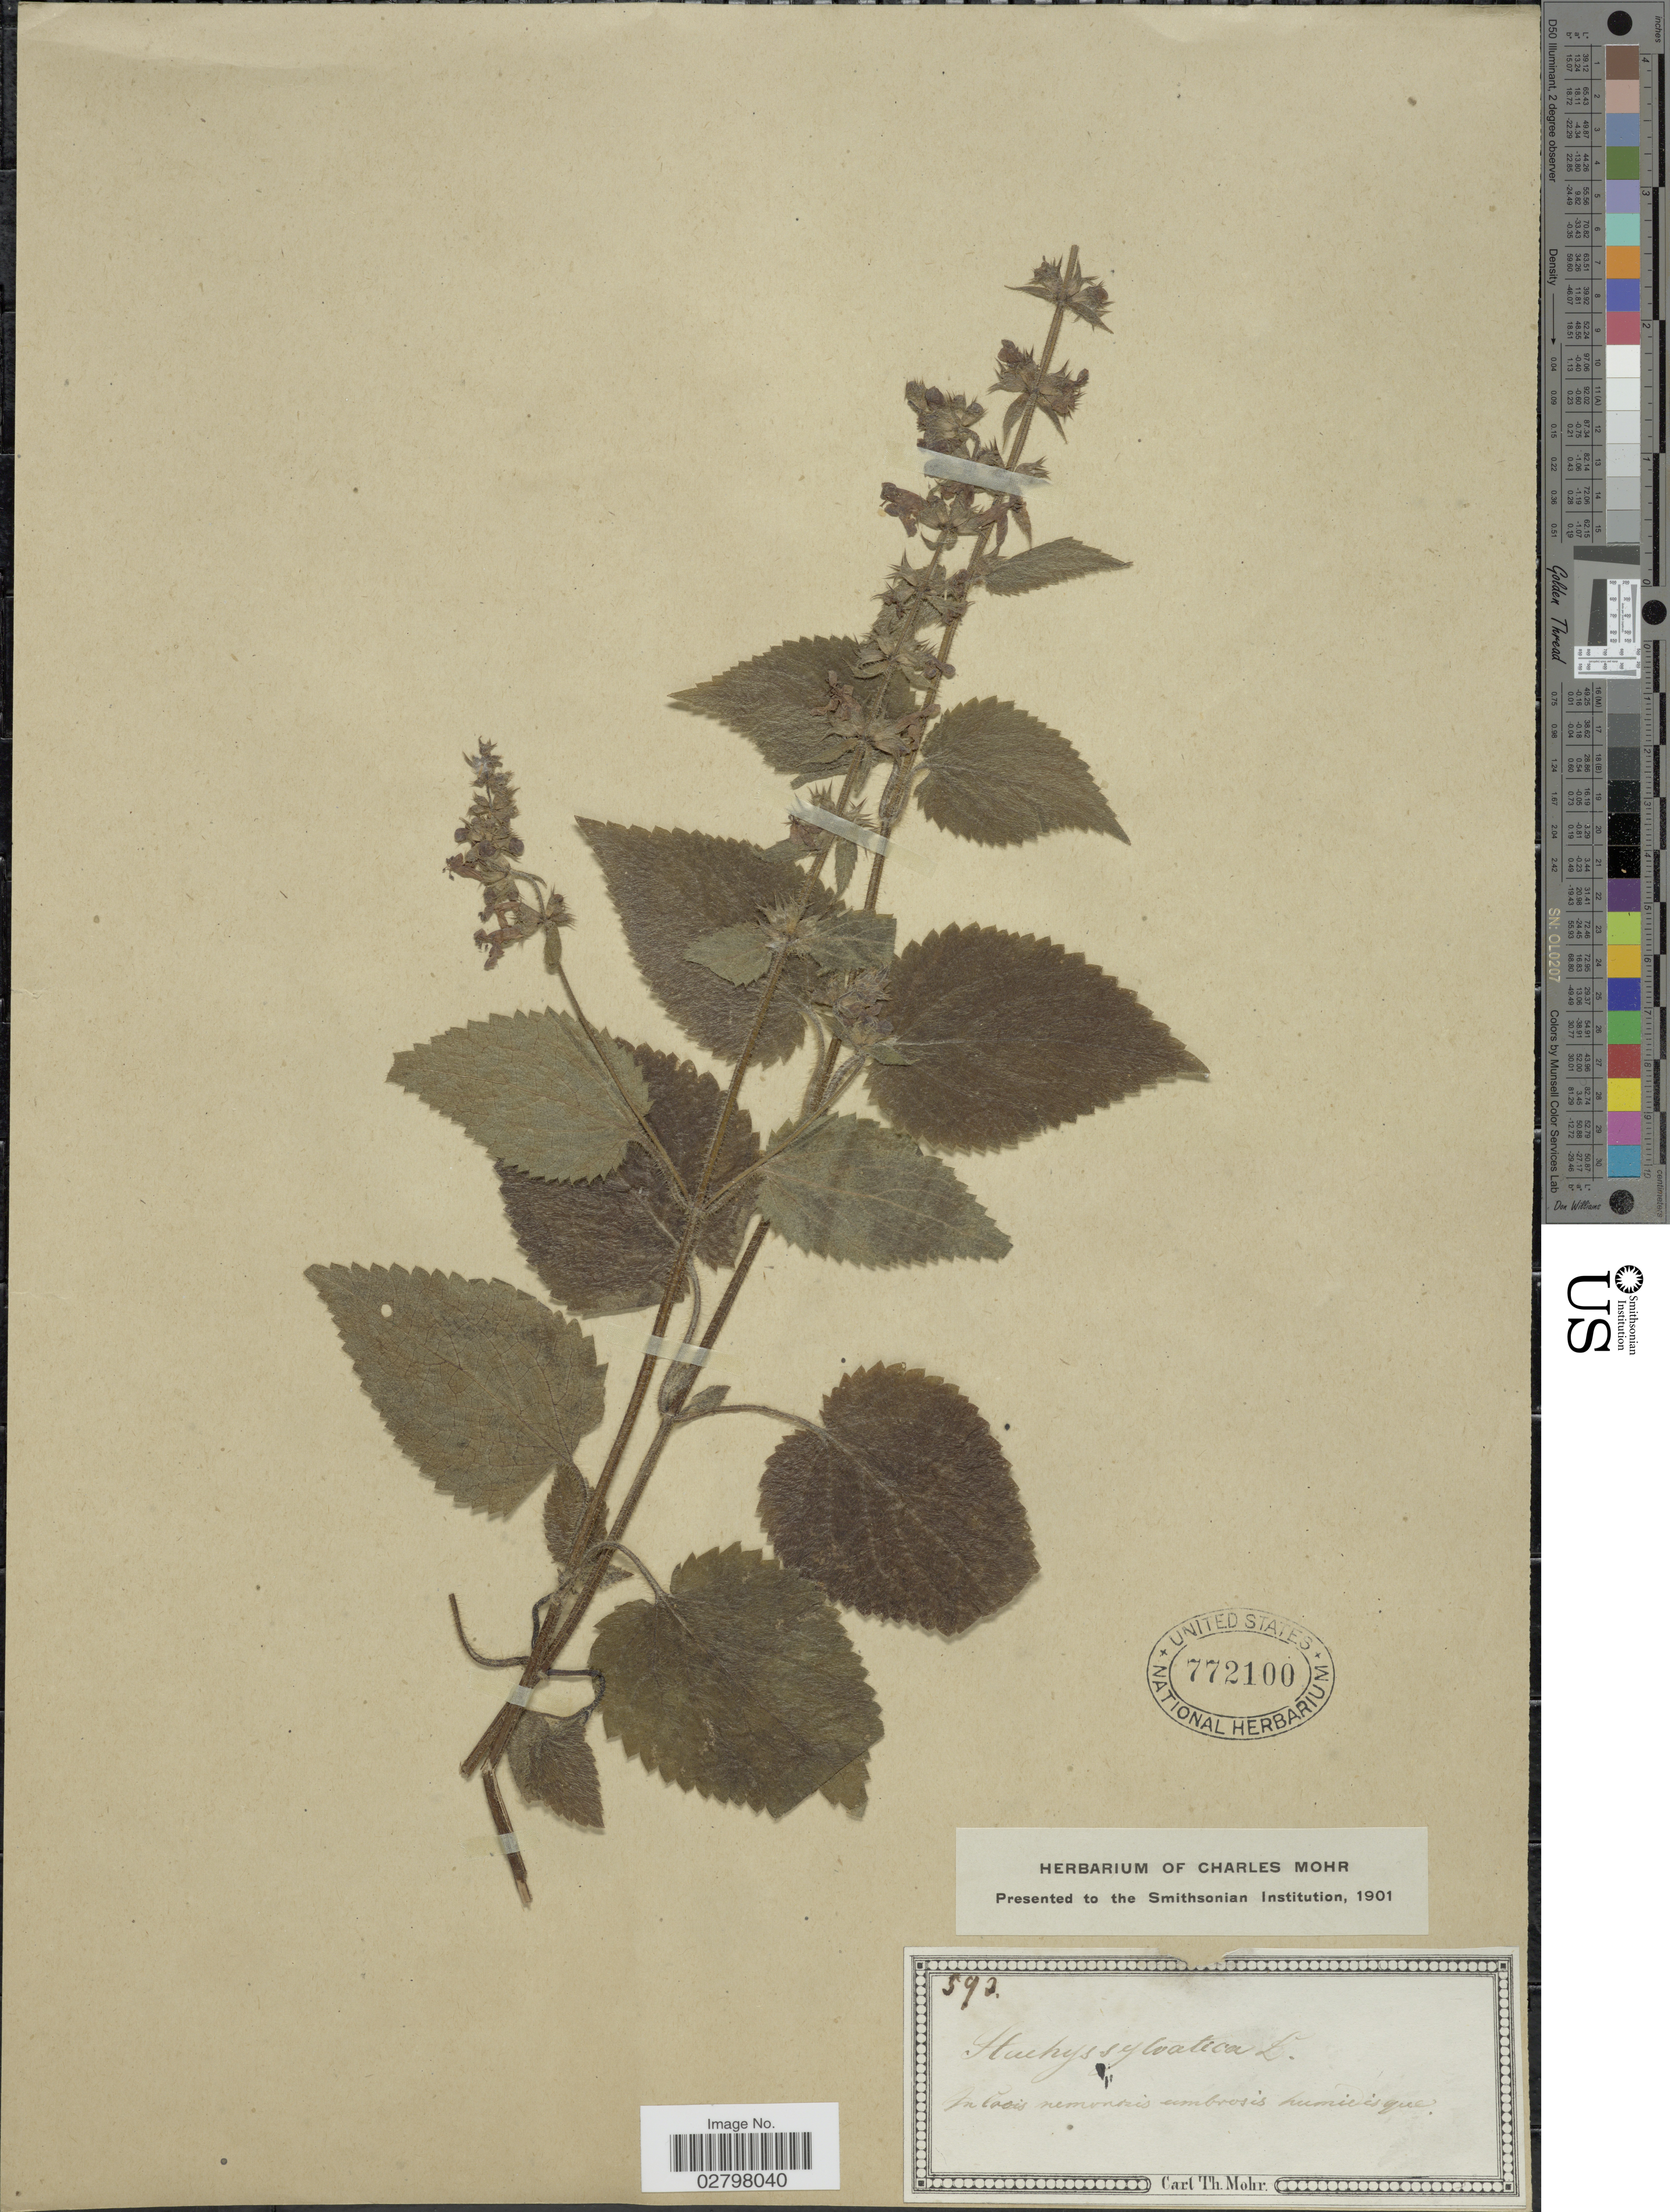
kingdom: Plantae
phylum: Tracheophyta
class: Magnoliopsida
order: Lamiales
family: Lamiaceae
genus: Stachys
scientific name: Stachys sylvatica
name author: L.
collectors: C. T. Mohr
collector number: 593*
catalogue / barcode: US 772100